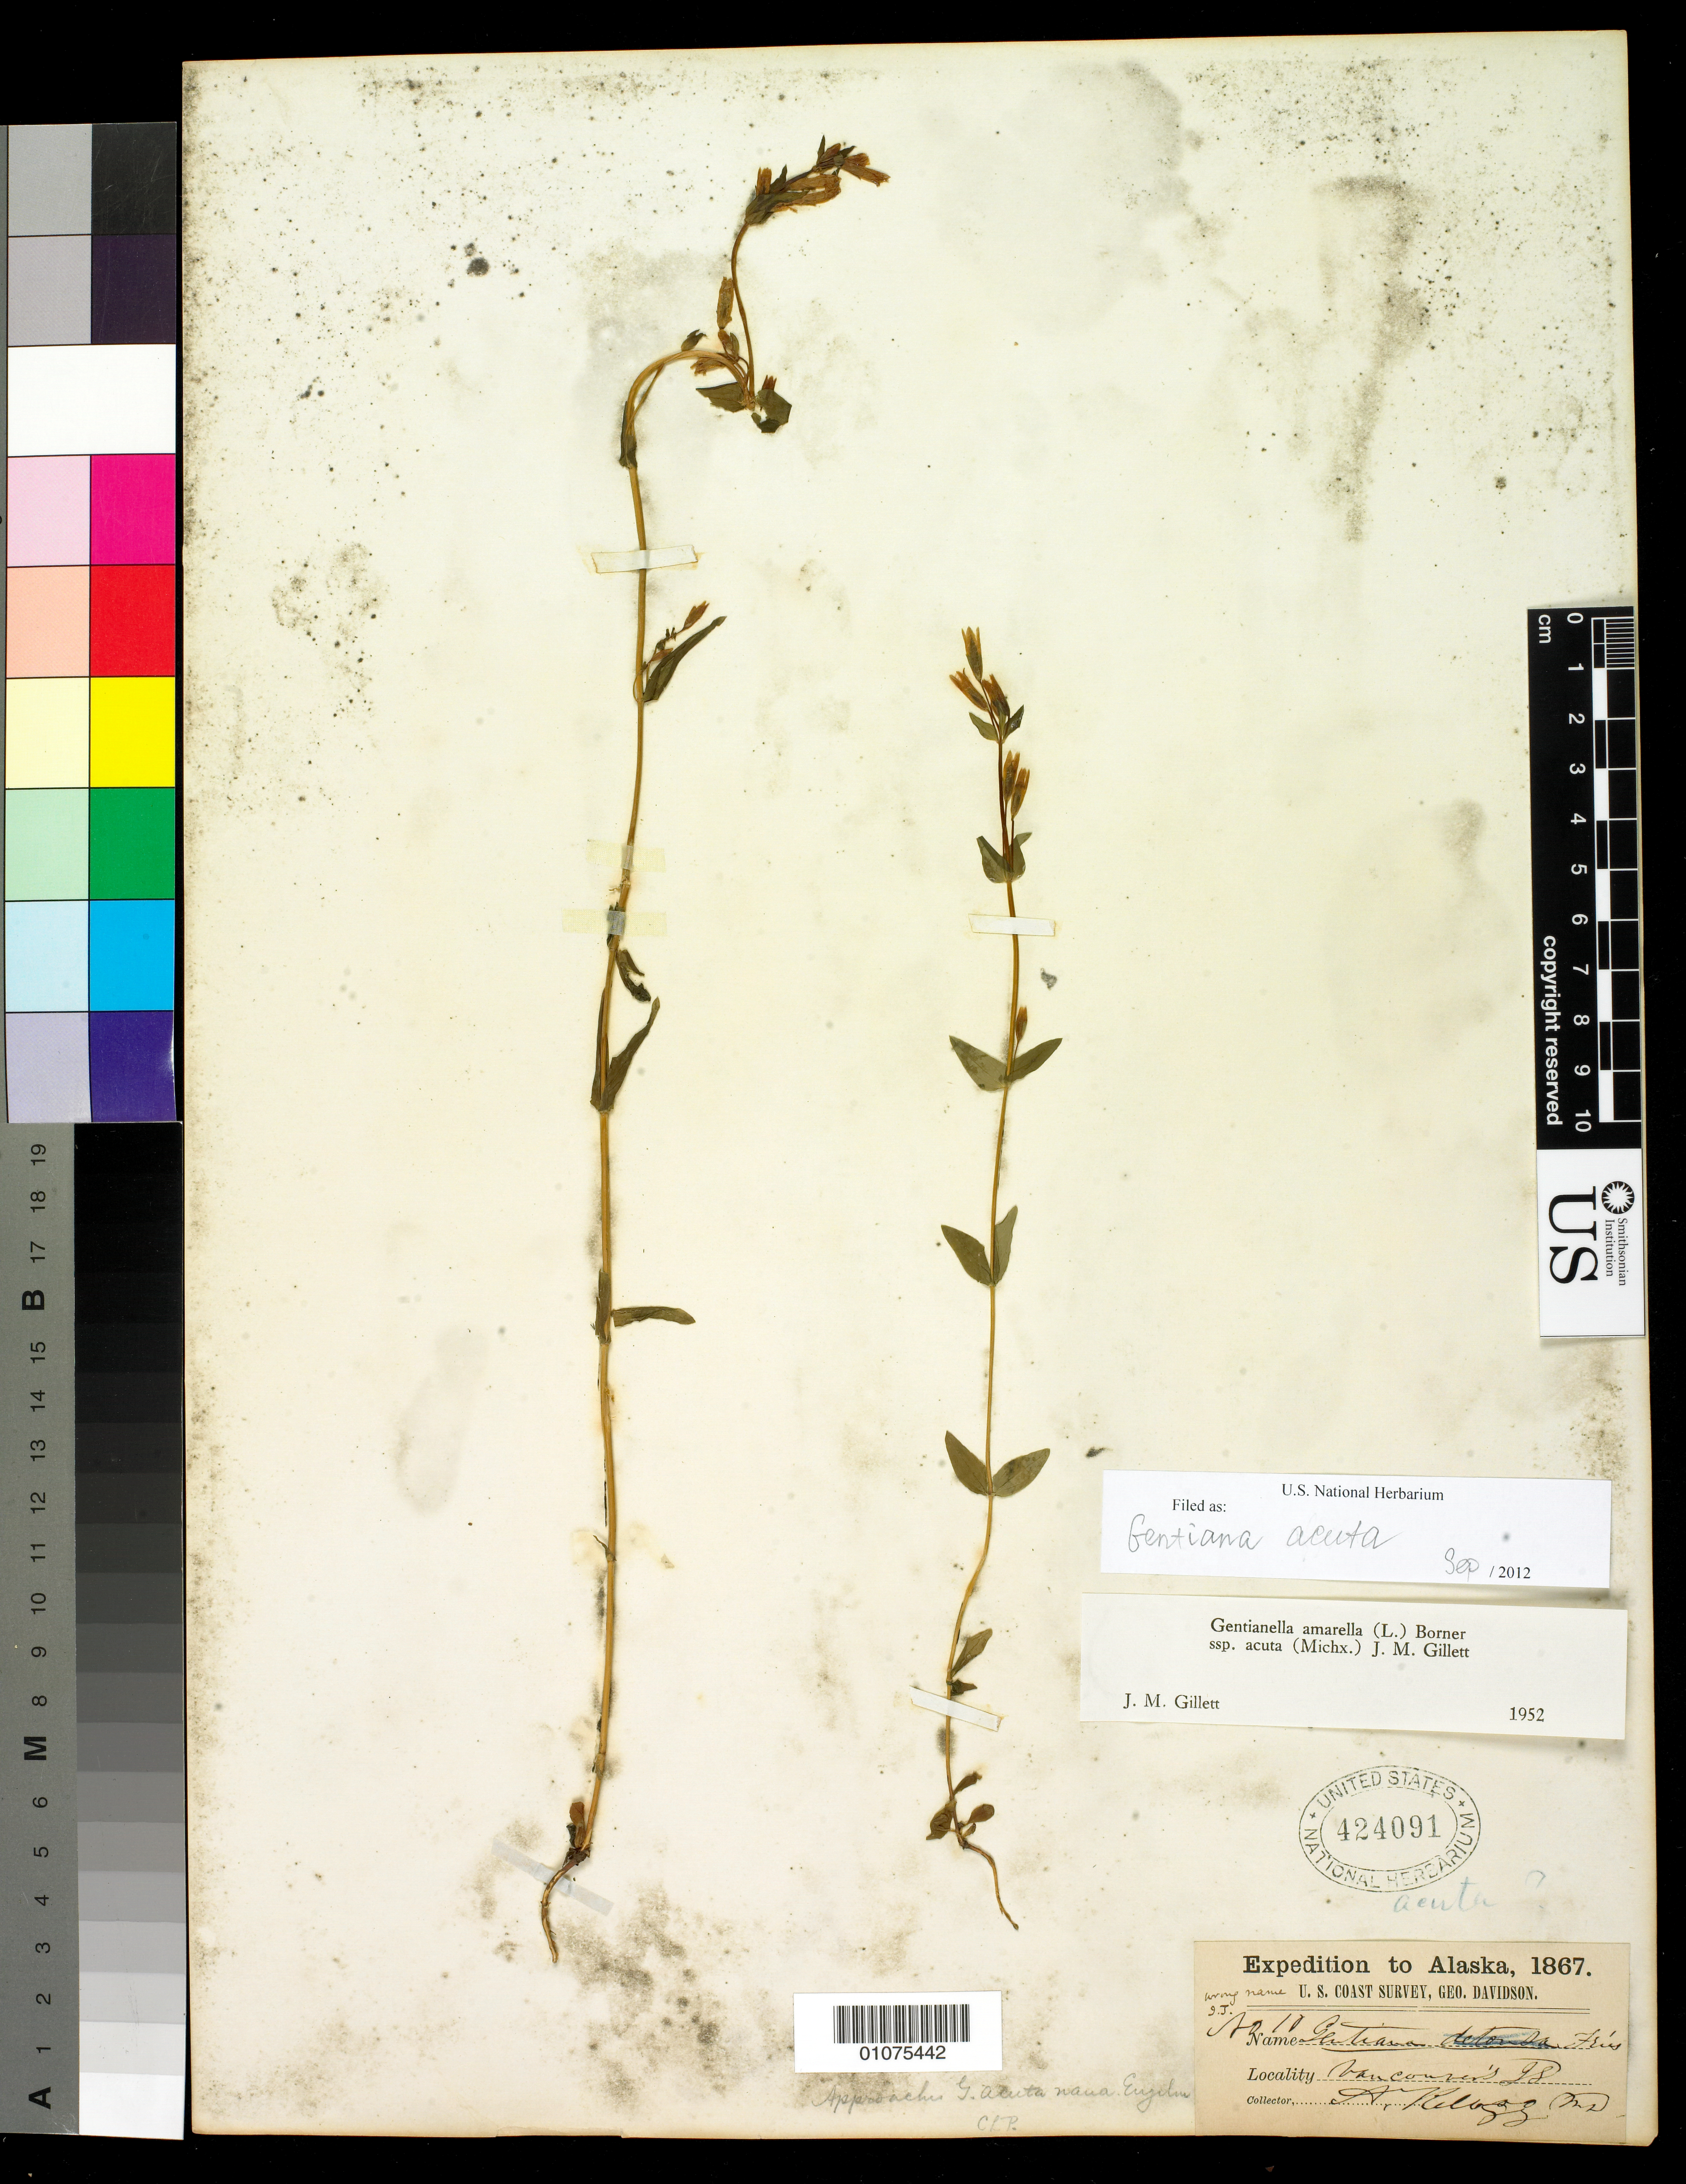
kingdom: Plantae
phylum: Tracheophyta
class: Magnoliopsida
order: Gentianales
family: Gentianaceae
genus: Gentiana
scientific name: Gentiana acuta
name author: Michx.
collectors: A. Kellogg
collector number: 10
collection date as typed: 1867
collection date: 1867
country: Canada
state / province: British Columbia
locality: Vancouver's Island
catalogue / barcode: US 424091